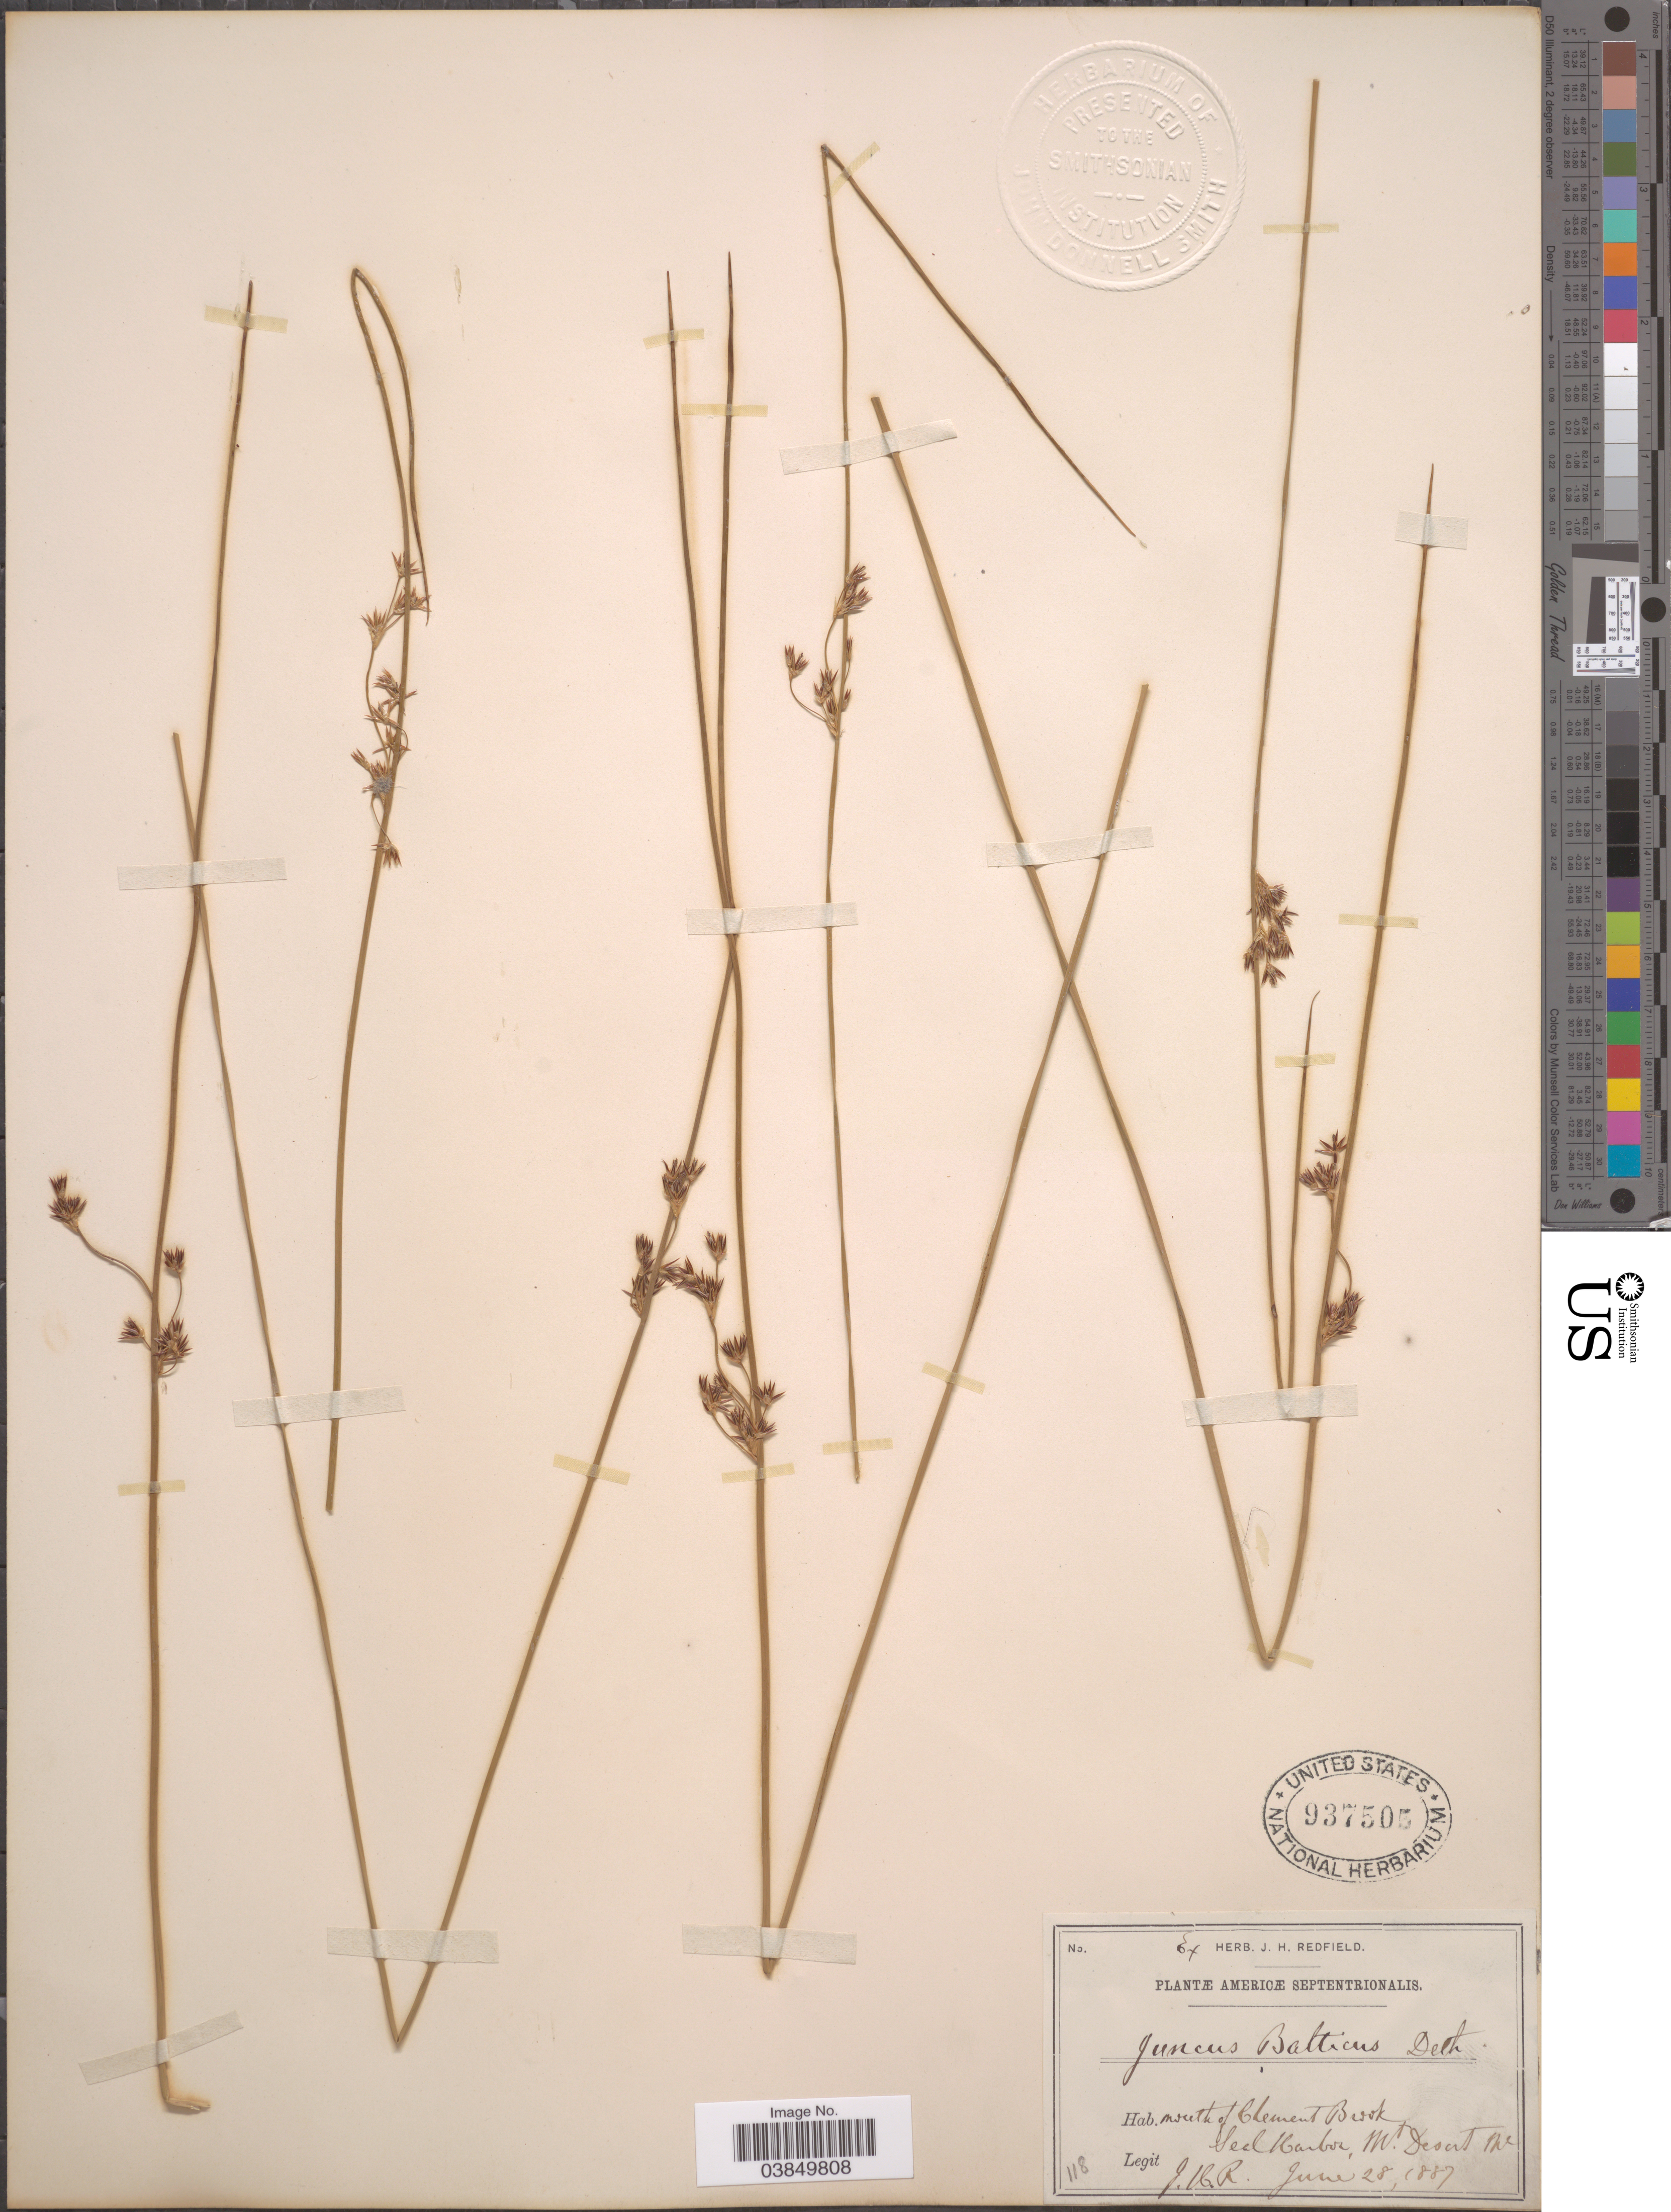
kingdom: Plantae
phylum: Tracheophyta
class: Liliopsida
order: Poales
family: Juncaceae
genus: Juncus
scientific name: Juncus balticus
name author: Willd.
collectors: J. Redfield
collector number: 118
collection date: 1887-06-28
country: United States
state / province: Maine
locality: Mouth of Clement Brook, Seal Harbor, Mt. Desert.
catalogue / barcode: US 937505